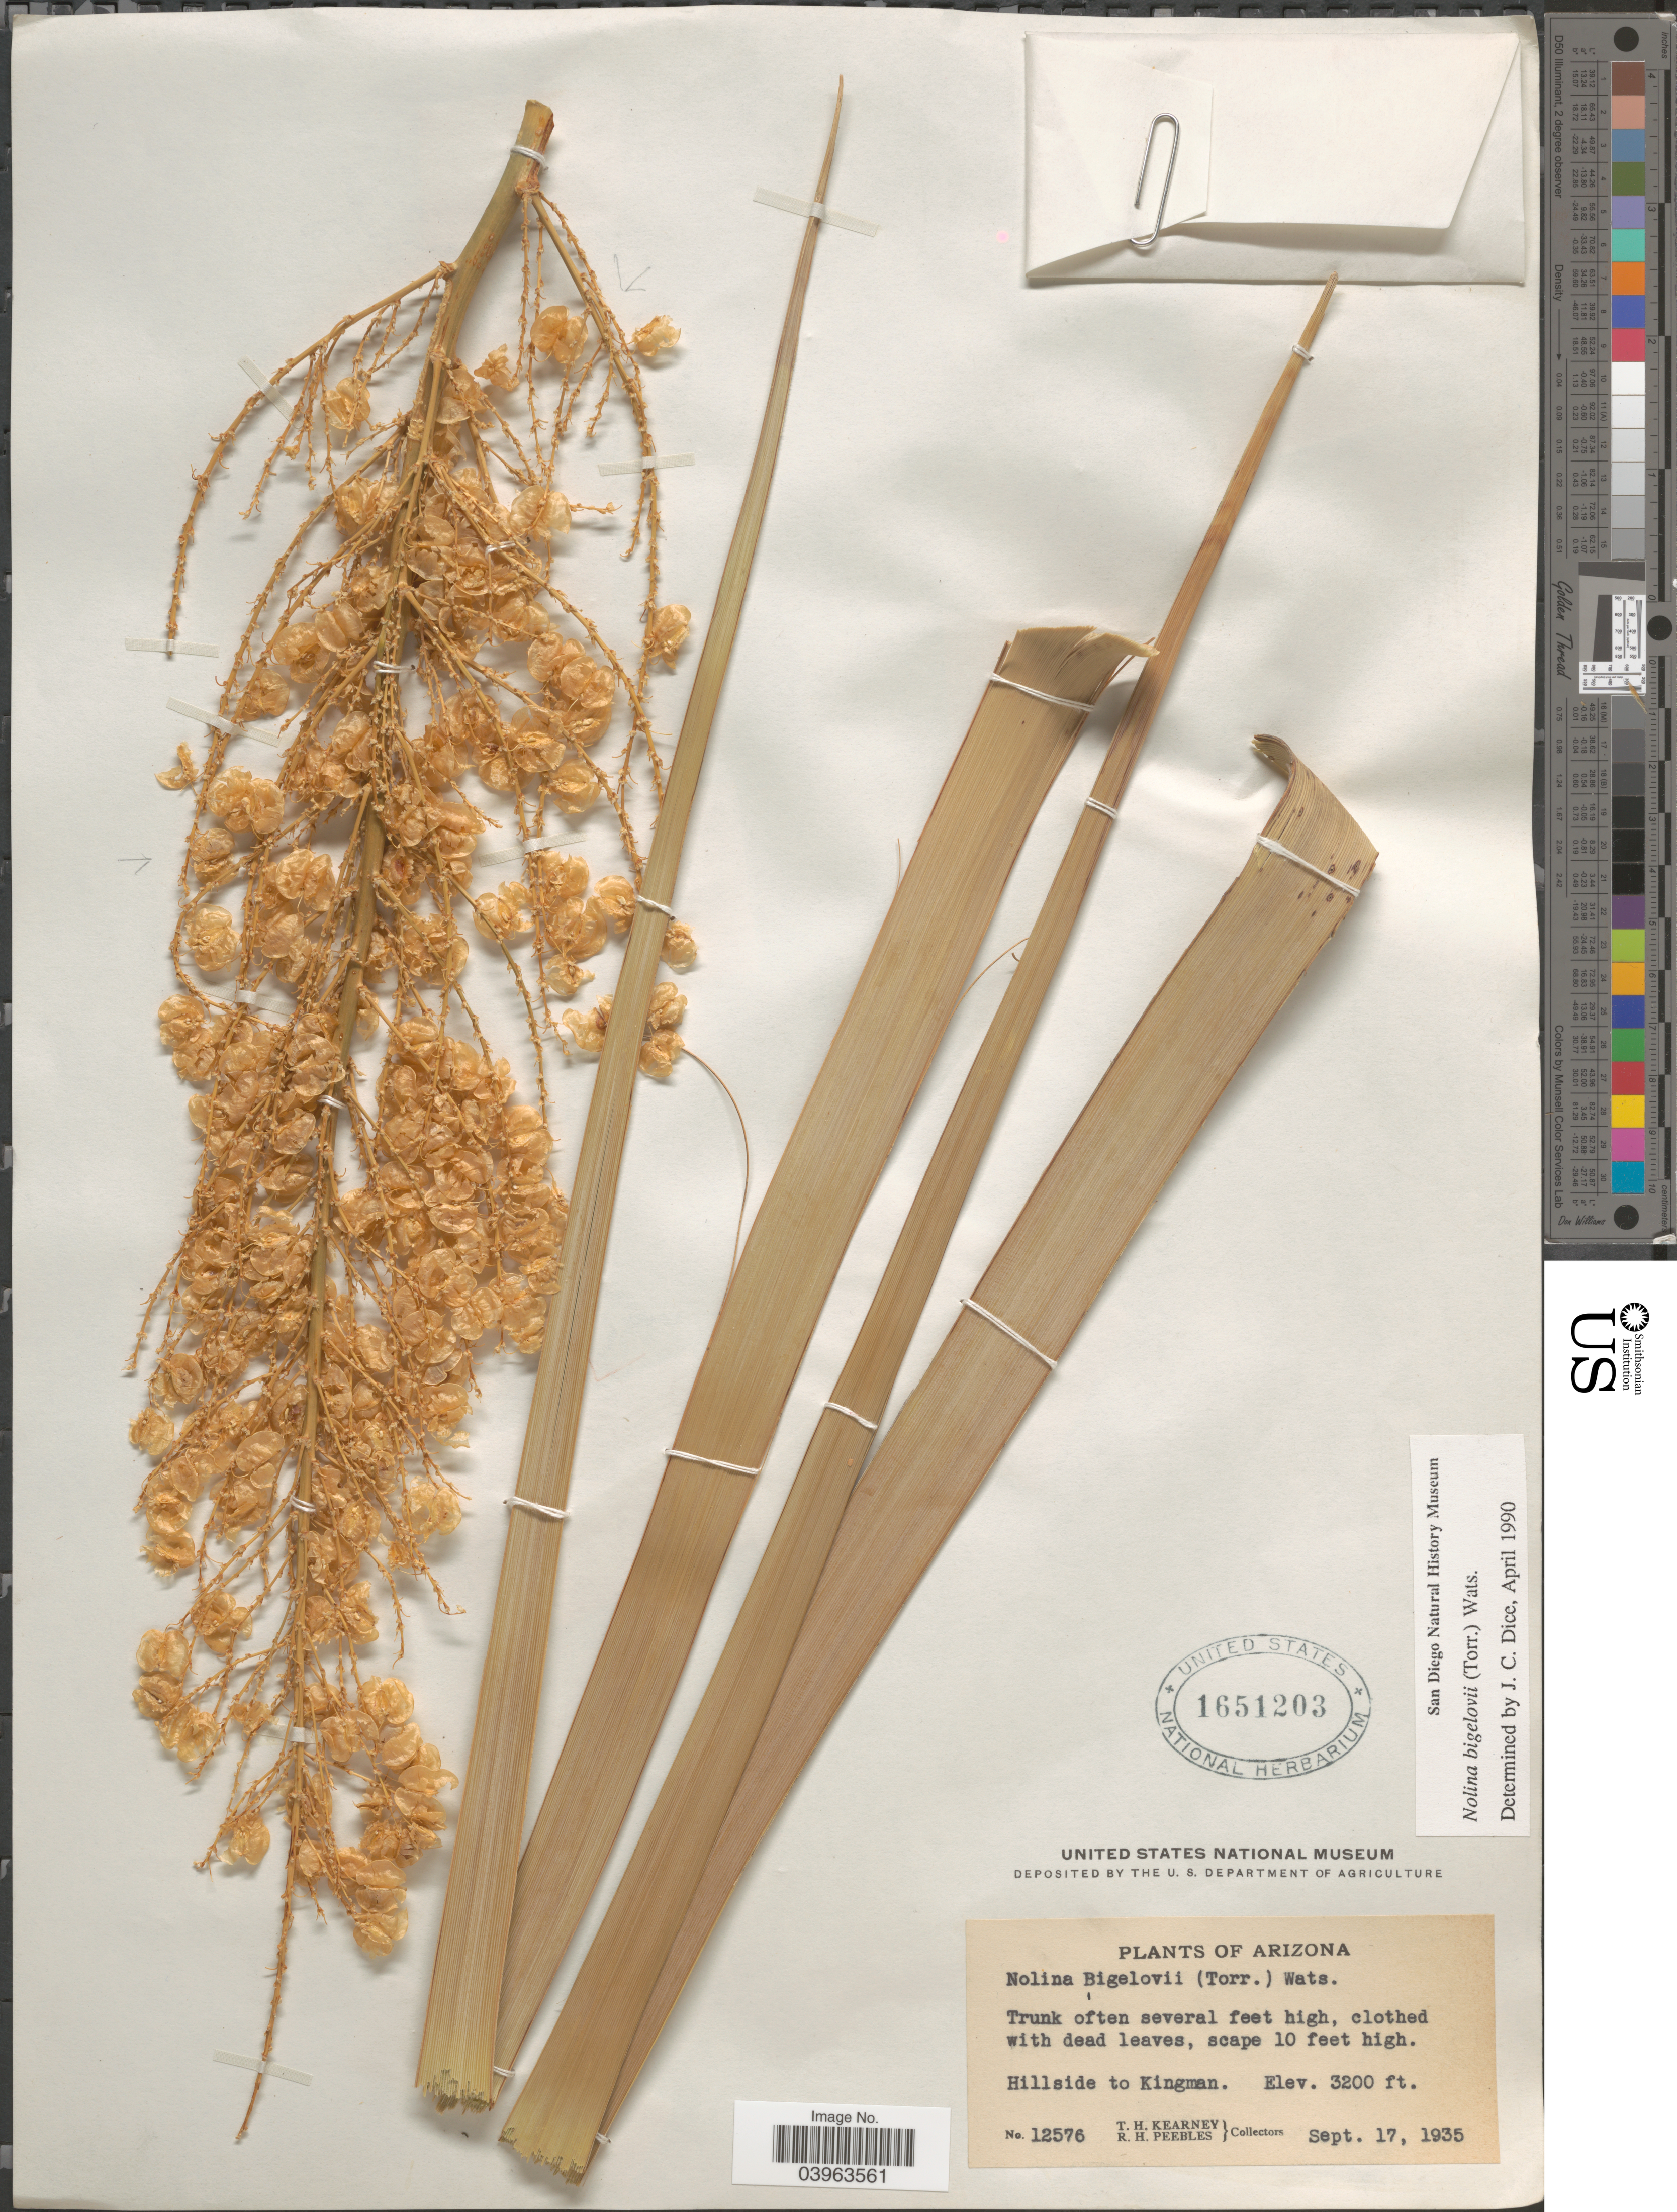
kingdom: Plantae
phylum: Tracheophyta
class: Liliopsida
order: Asparagales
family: Asparagaceae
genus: Nolina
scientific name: Nolina bigelovii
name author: (Torr.) S. Watson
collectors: T. H. Kearney & R. H. Peebles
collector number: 12576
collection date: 1935-09-17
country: United States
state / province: Arizona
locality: Hillside to Kingman.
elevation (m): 975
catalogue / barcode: US 1651203